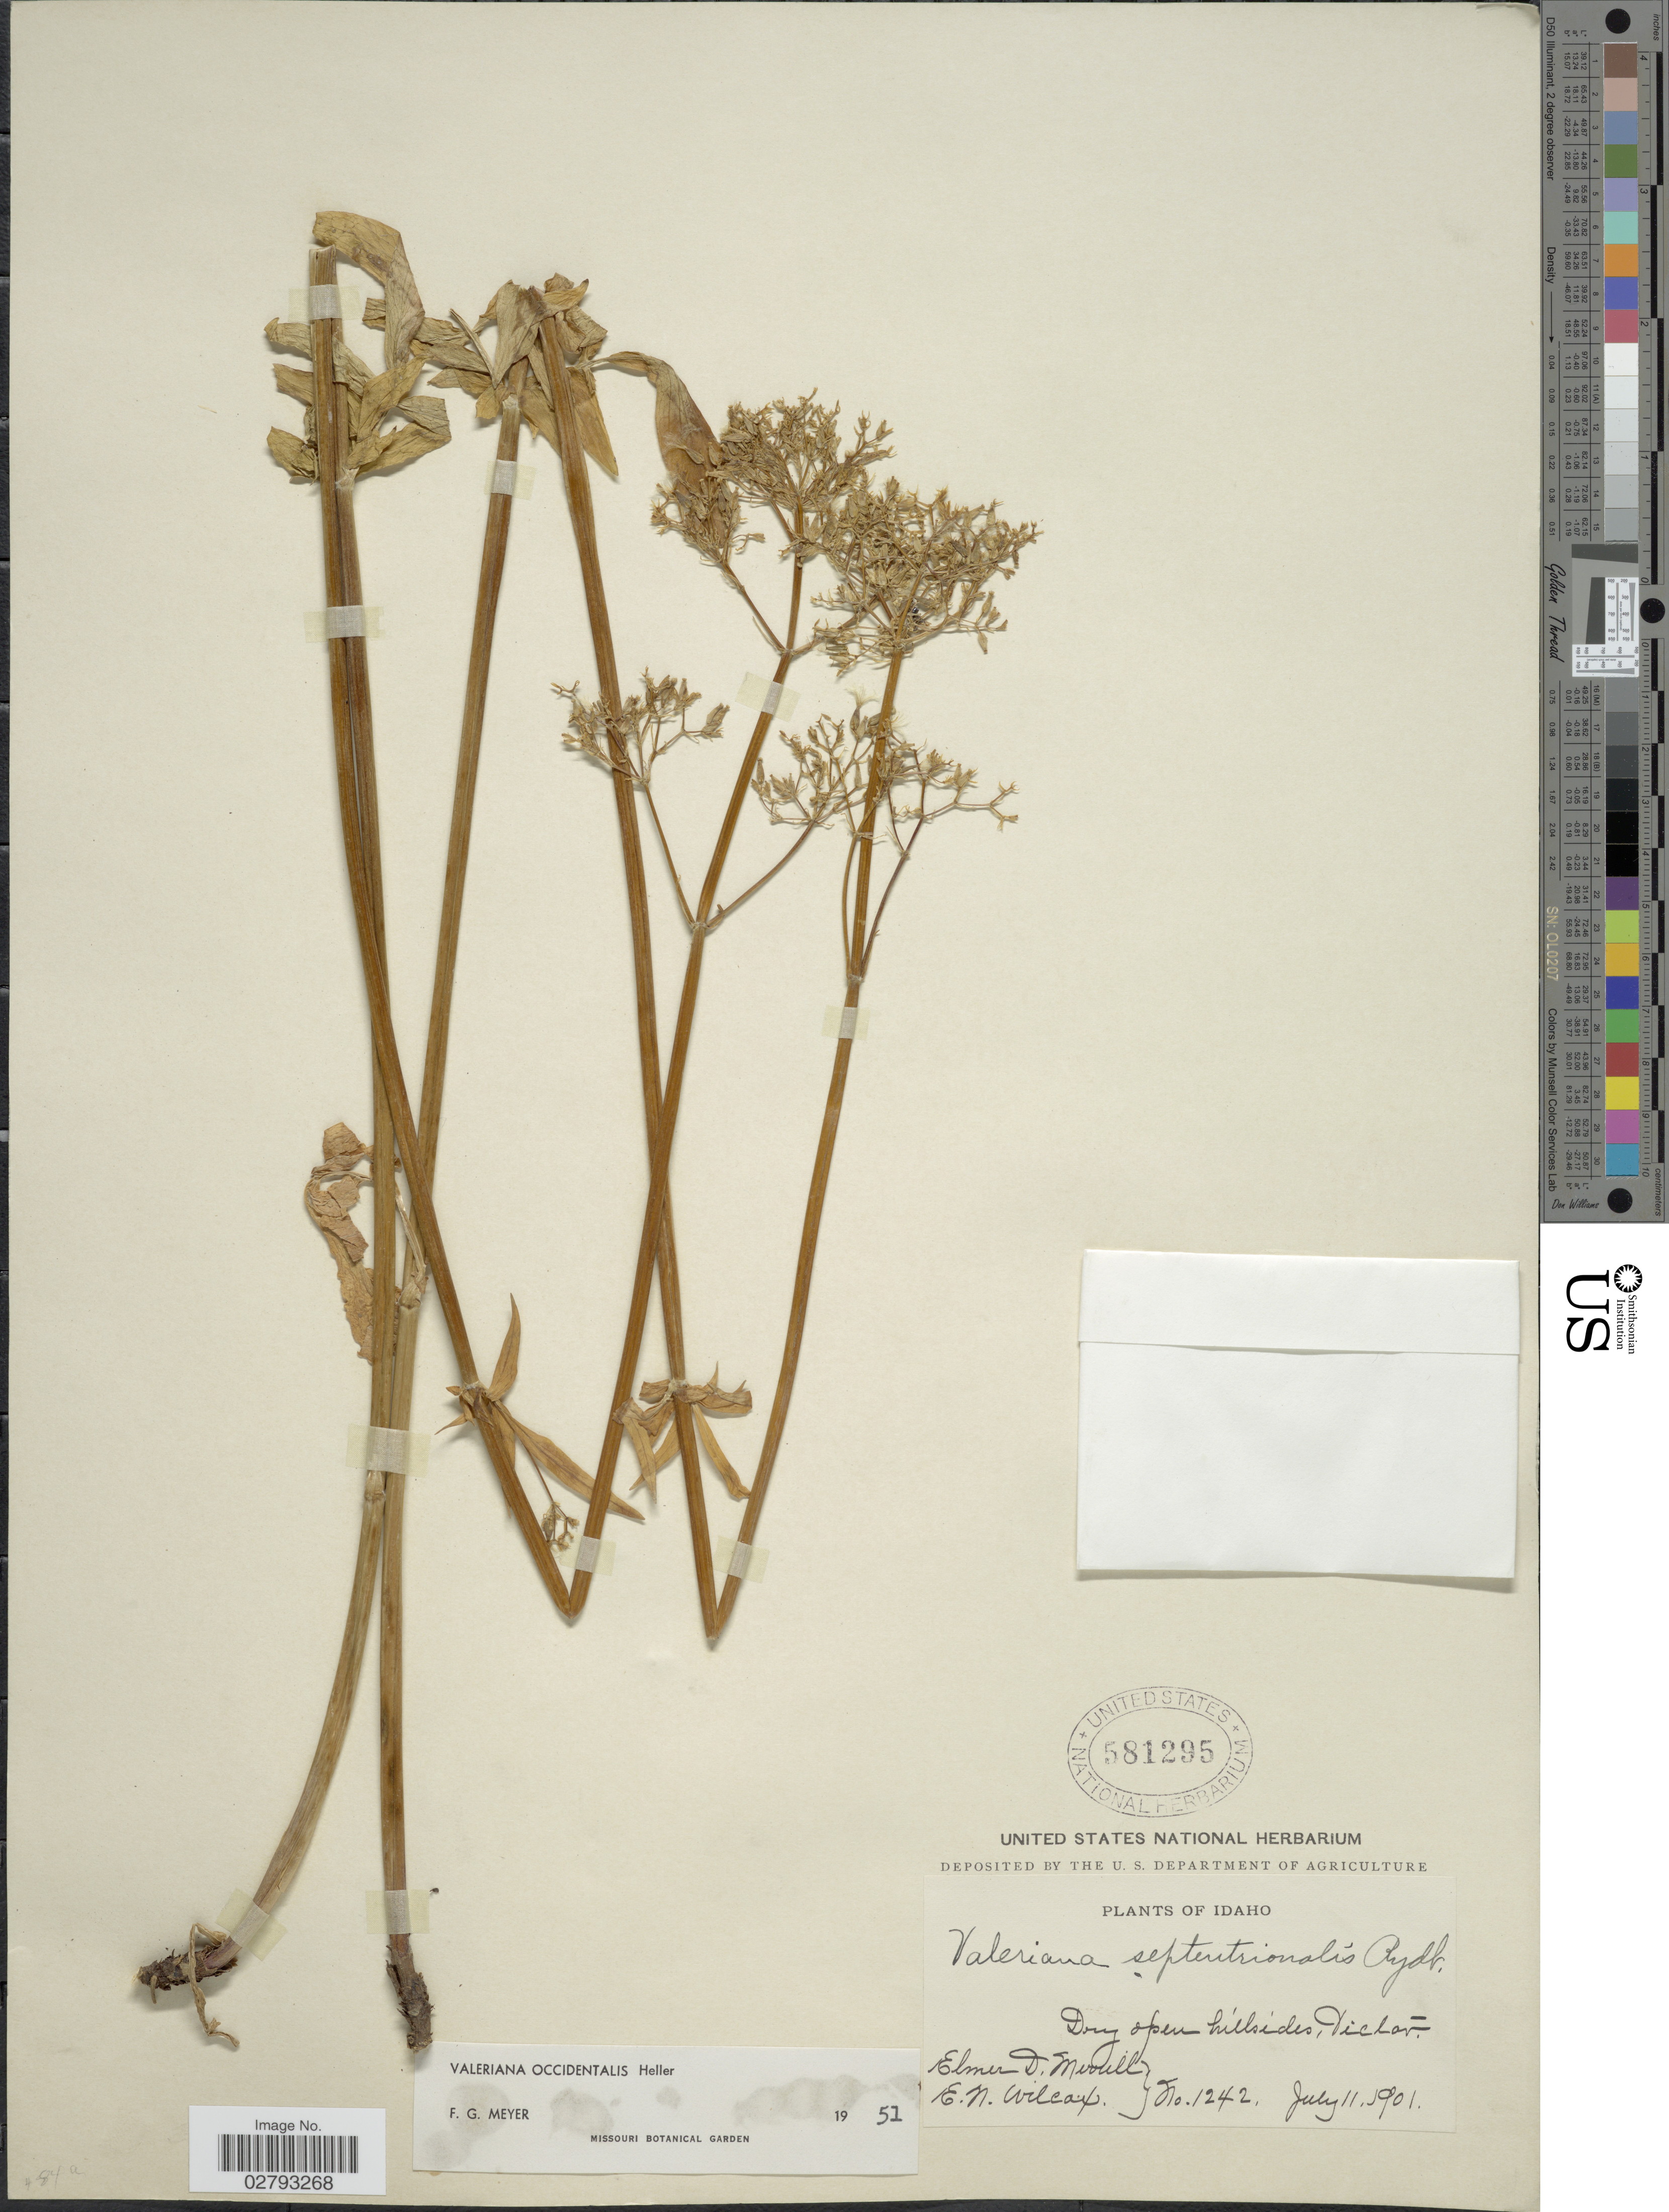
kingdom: Plantae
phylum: Tracheophyta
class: Magnoliopsida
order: Dipsacales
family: Caprifoliaceae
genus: Valeriana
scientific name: Valeriana occidentalis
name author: A. Heller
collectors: E. D. Merrill & E. Wilcox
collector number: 1242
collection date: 1901-07-11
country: United States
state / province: Idaho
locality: Victor.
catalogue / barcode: US 581295